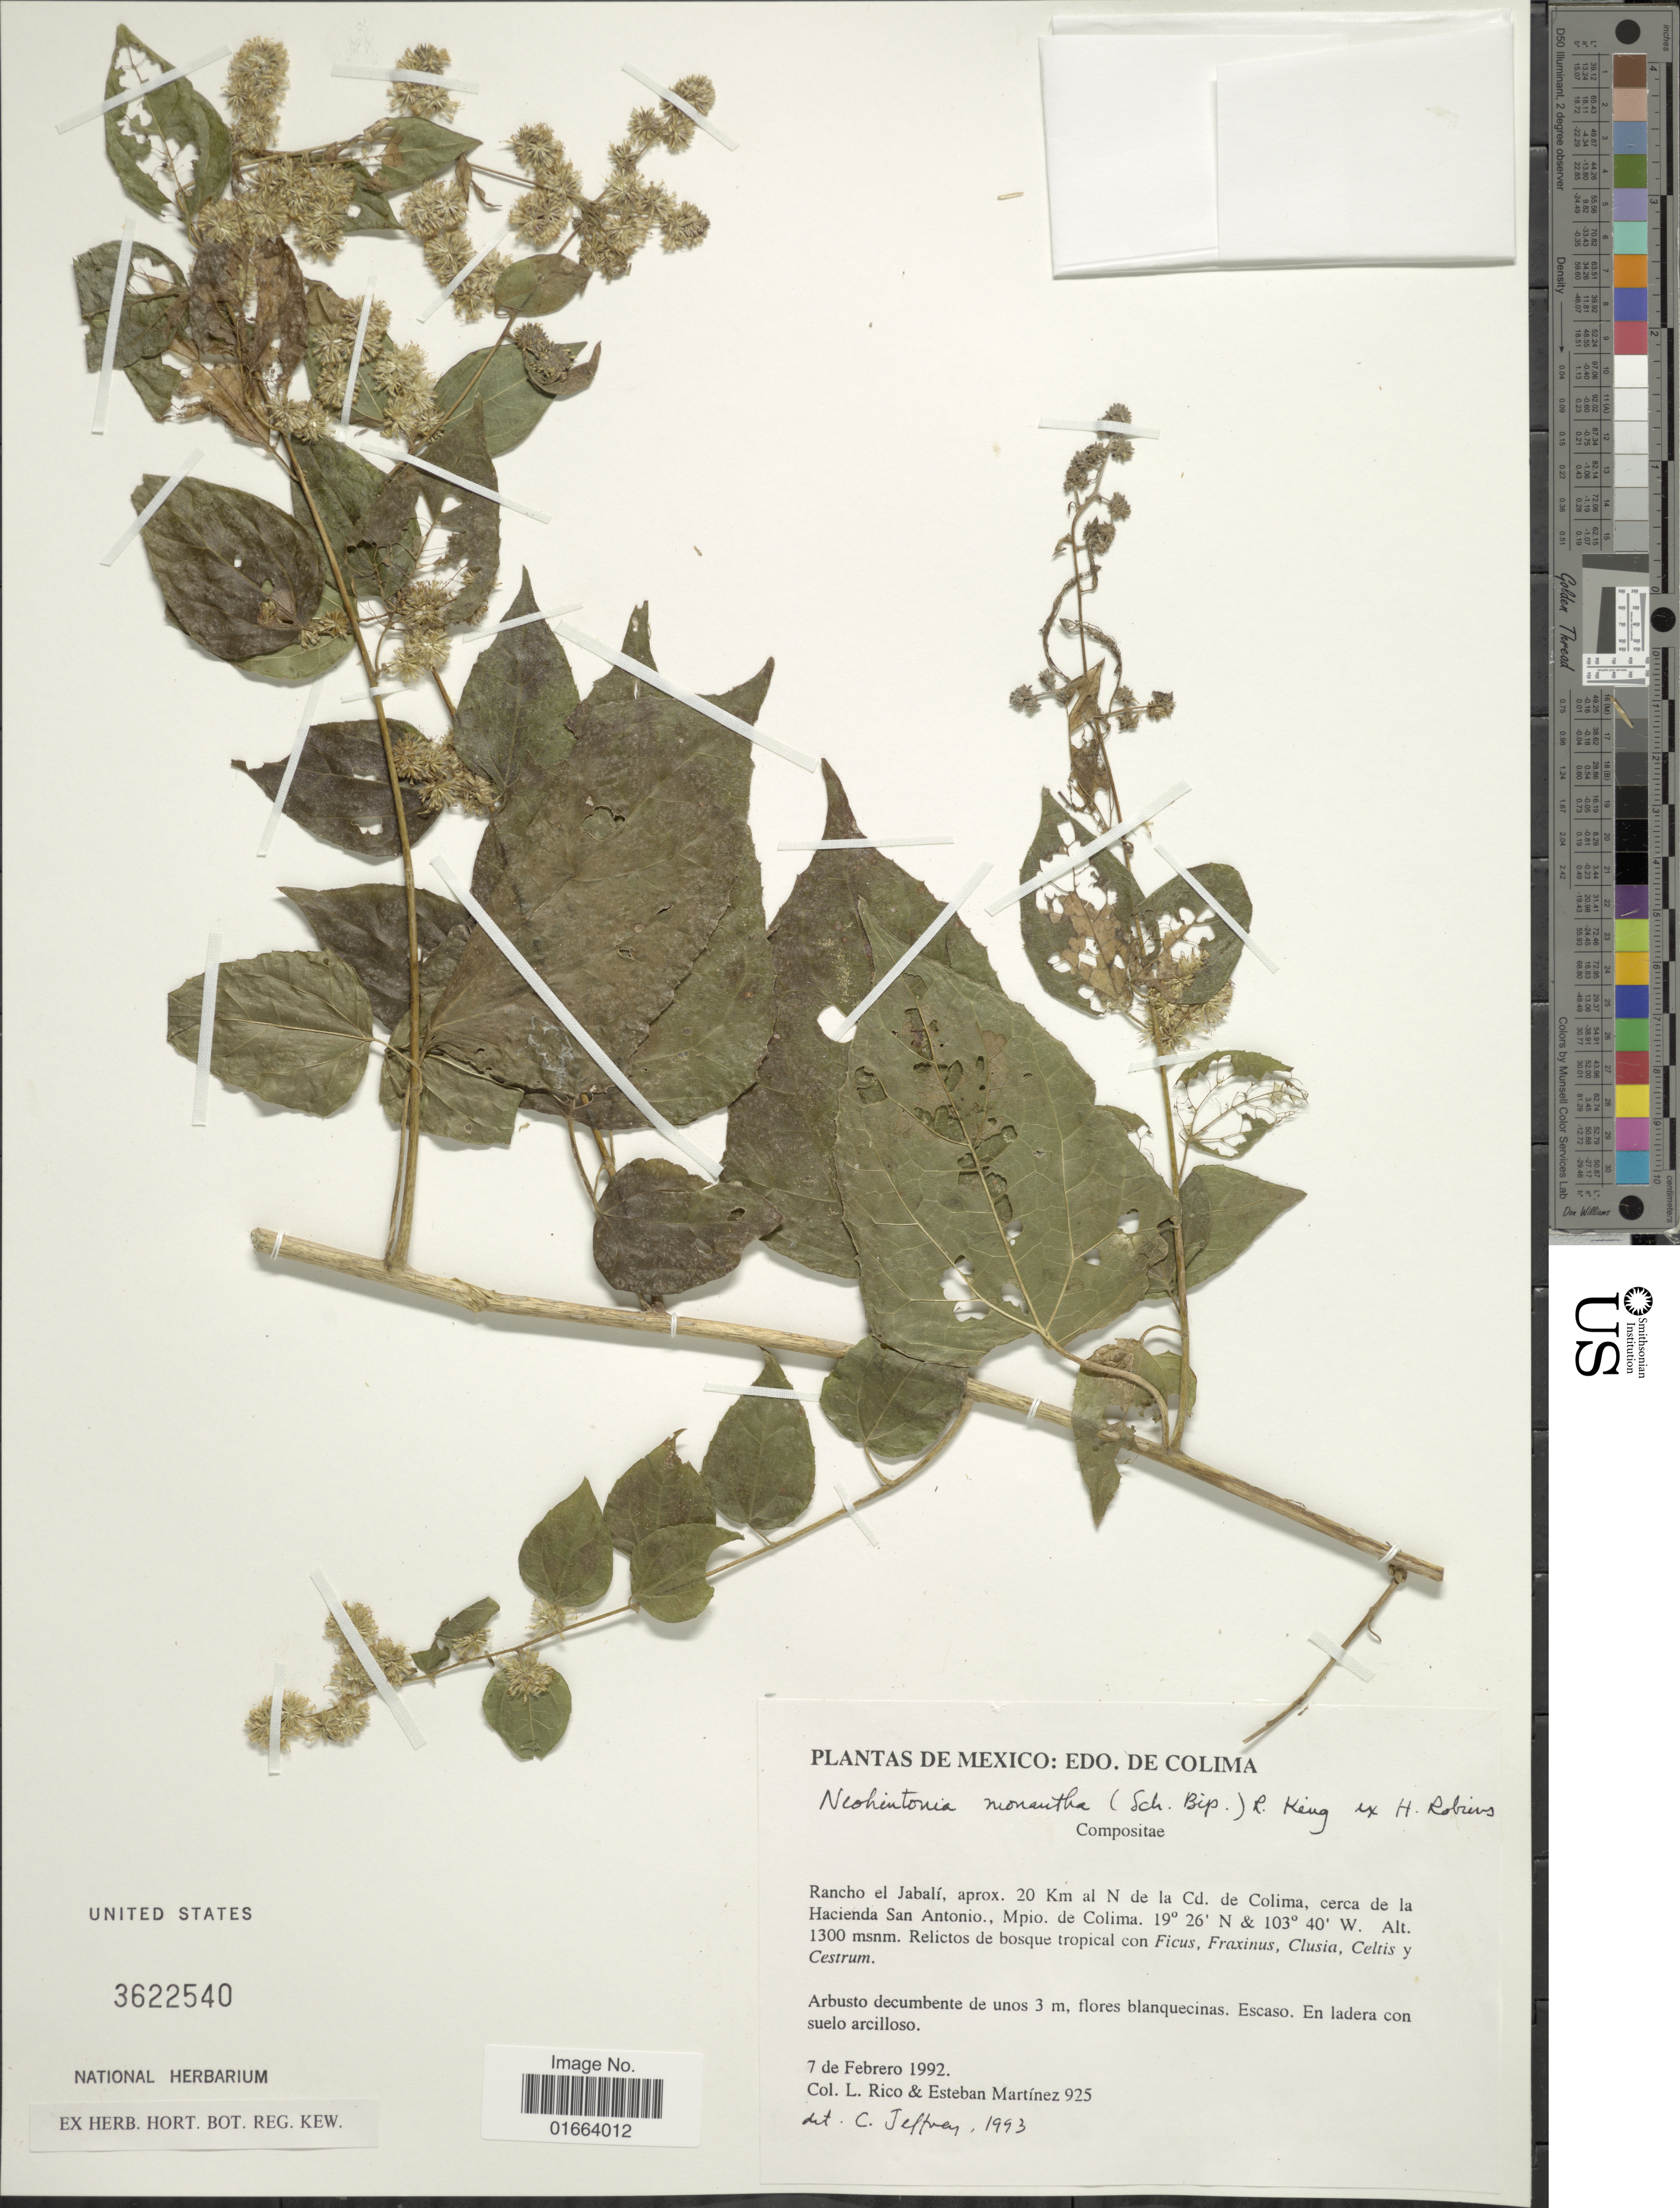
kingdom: Plantae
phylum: Tracheophyta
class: Magnoliopsida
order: Asterales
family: Asteraceae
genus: Neohintonia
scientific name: Neohintonia monantha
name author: (Sch. Bip.) R.M. King & H. Rob.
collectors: L. Rico & E. Martínez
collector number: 925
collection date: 1992-02-07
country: Mexico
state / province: Colima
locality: Racho El Jabalí, aprox. 20 Km al N de la Cd. de Colima, cerca de la Hacienda San Antonio., Mpio. de Colima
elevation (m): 1300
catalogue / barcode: US 3622540